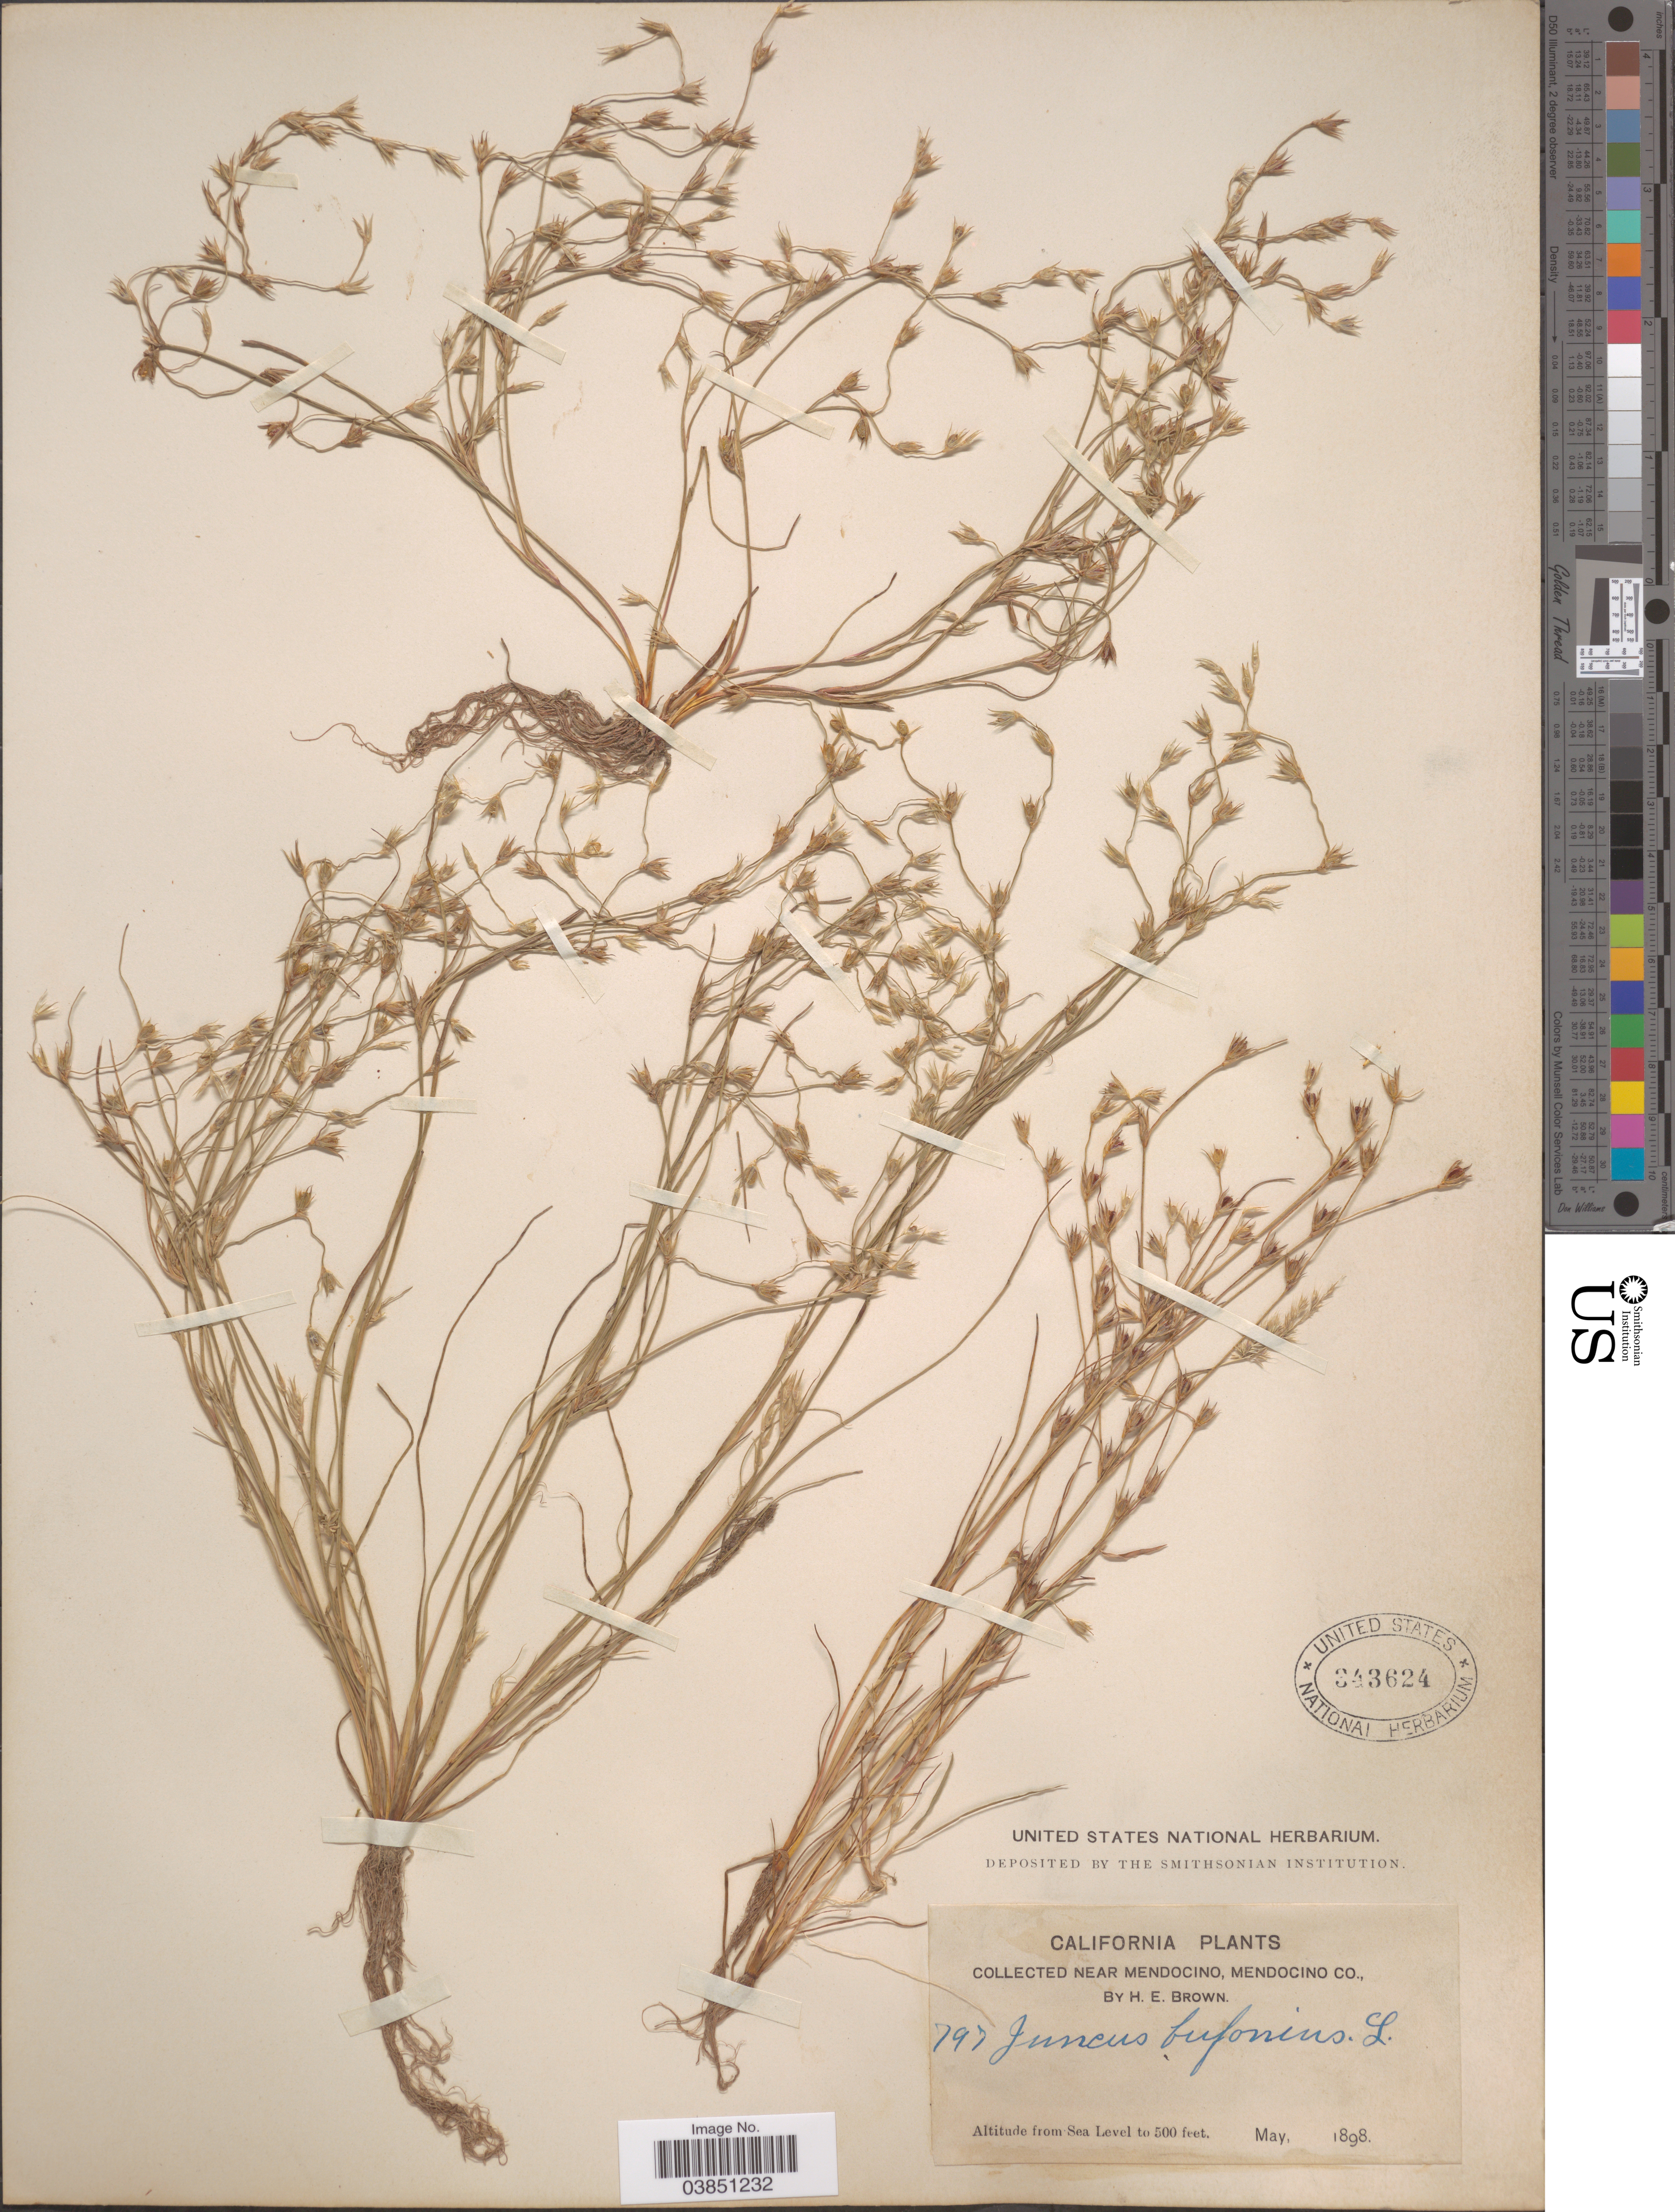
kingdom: Plantae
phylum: Tracheophyta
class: Liliopsida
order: Poales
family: Juncaceae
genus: Juncus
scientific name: Juncus bufonius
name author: L.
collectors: H. E. Brown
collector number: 797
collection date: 1898-05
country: United States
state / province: California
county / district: Mendocino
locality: Near Mendocino, Mendocino Co.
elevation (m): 0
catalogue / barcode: US 343624